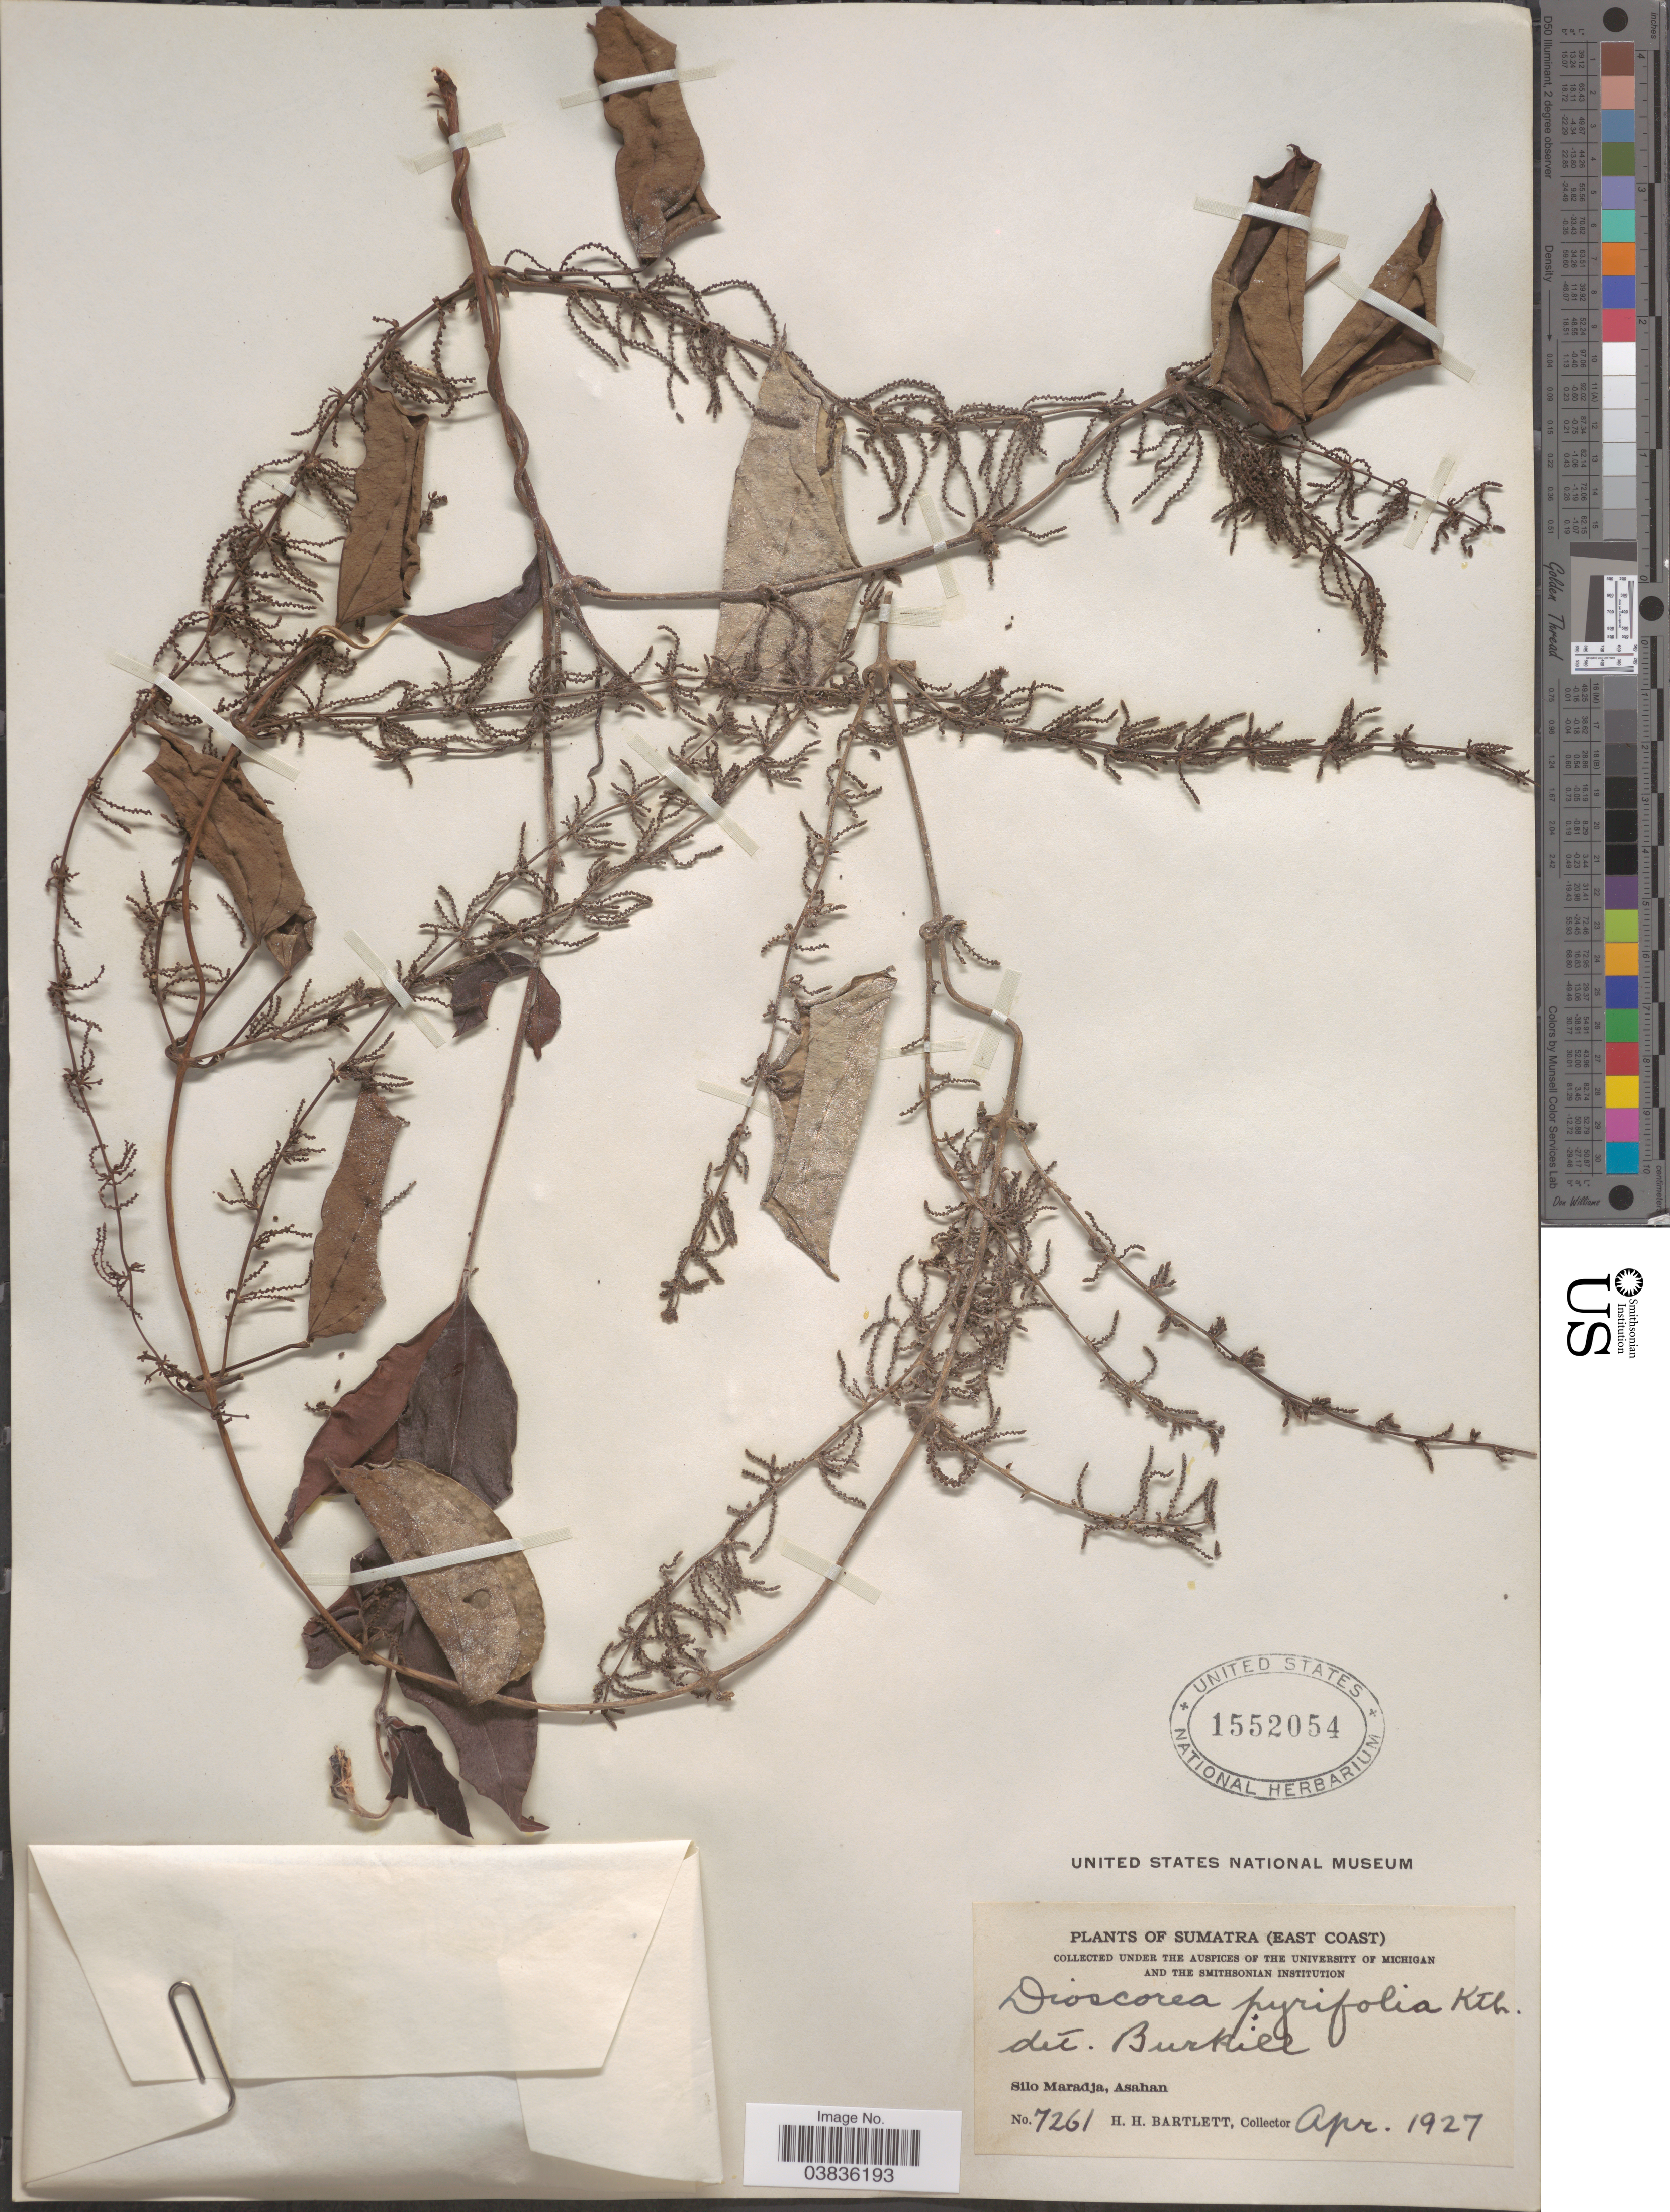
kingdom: Plantae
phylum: Tracheophyta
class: Liliopsida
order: Dioscoreales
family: Dioscoreaceae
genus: Dioscorea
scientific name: Dioscorea pyrifolia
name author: Kunth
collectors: H. H. Bartlett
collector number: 7261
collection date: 1927-04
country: Indonesia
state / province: Sumatra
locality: Sumatra (East Coast). Silo Maradja, Asahan.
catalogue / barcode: US 1552054